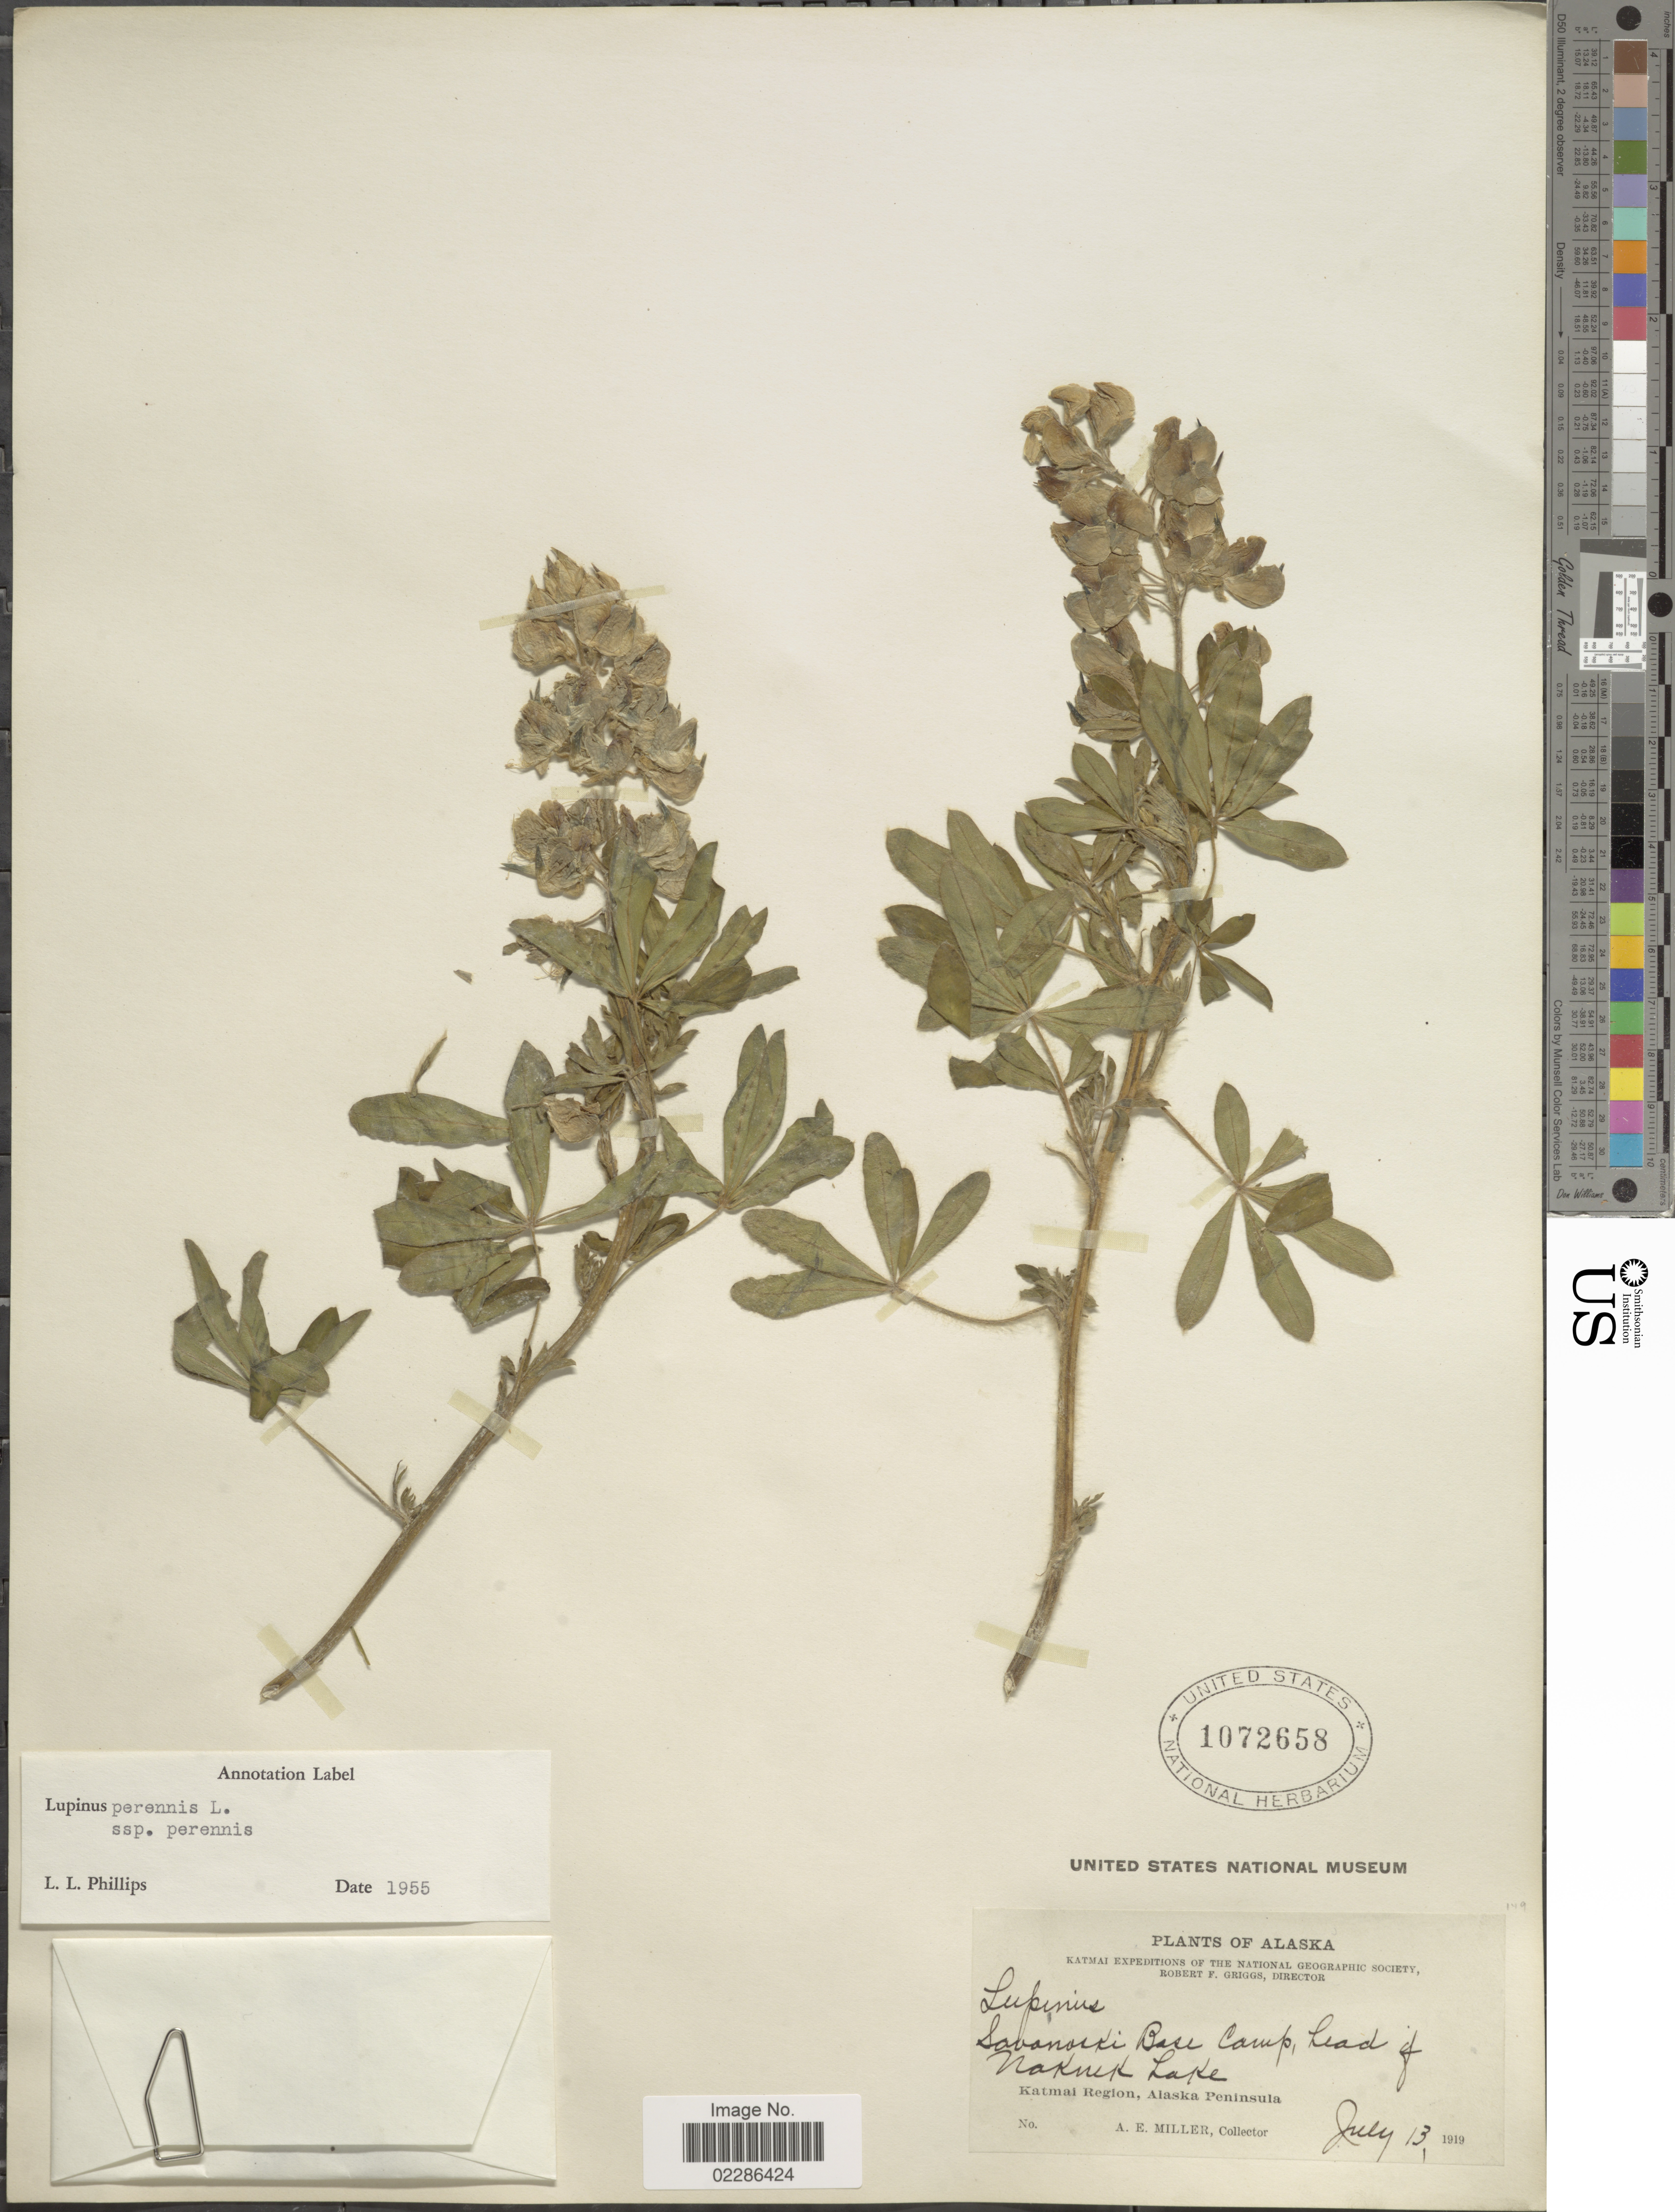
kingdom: Plantae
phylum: Tracheophyta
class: Magnoliopsida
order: Fabales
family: Fabaceae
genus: Lupinus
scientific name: Lupinus nootkatensis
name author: Donn ex Sims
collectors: A. E. Miller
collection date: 1919-07-13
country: United States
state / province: Alaska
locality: Katmai, Savanoski Base Camp, head of Naknek Lake, Katmai Region, Alaska Peninsula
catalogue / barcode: US 1072658